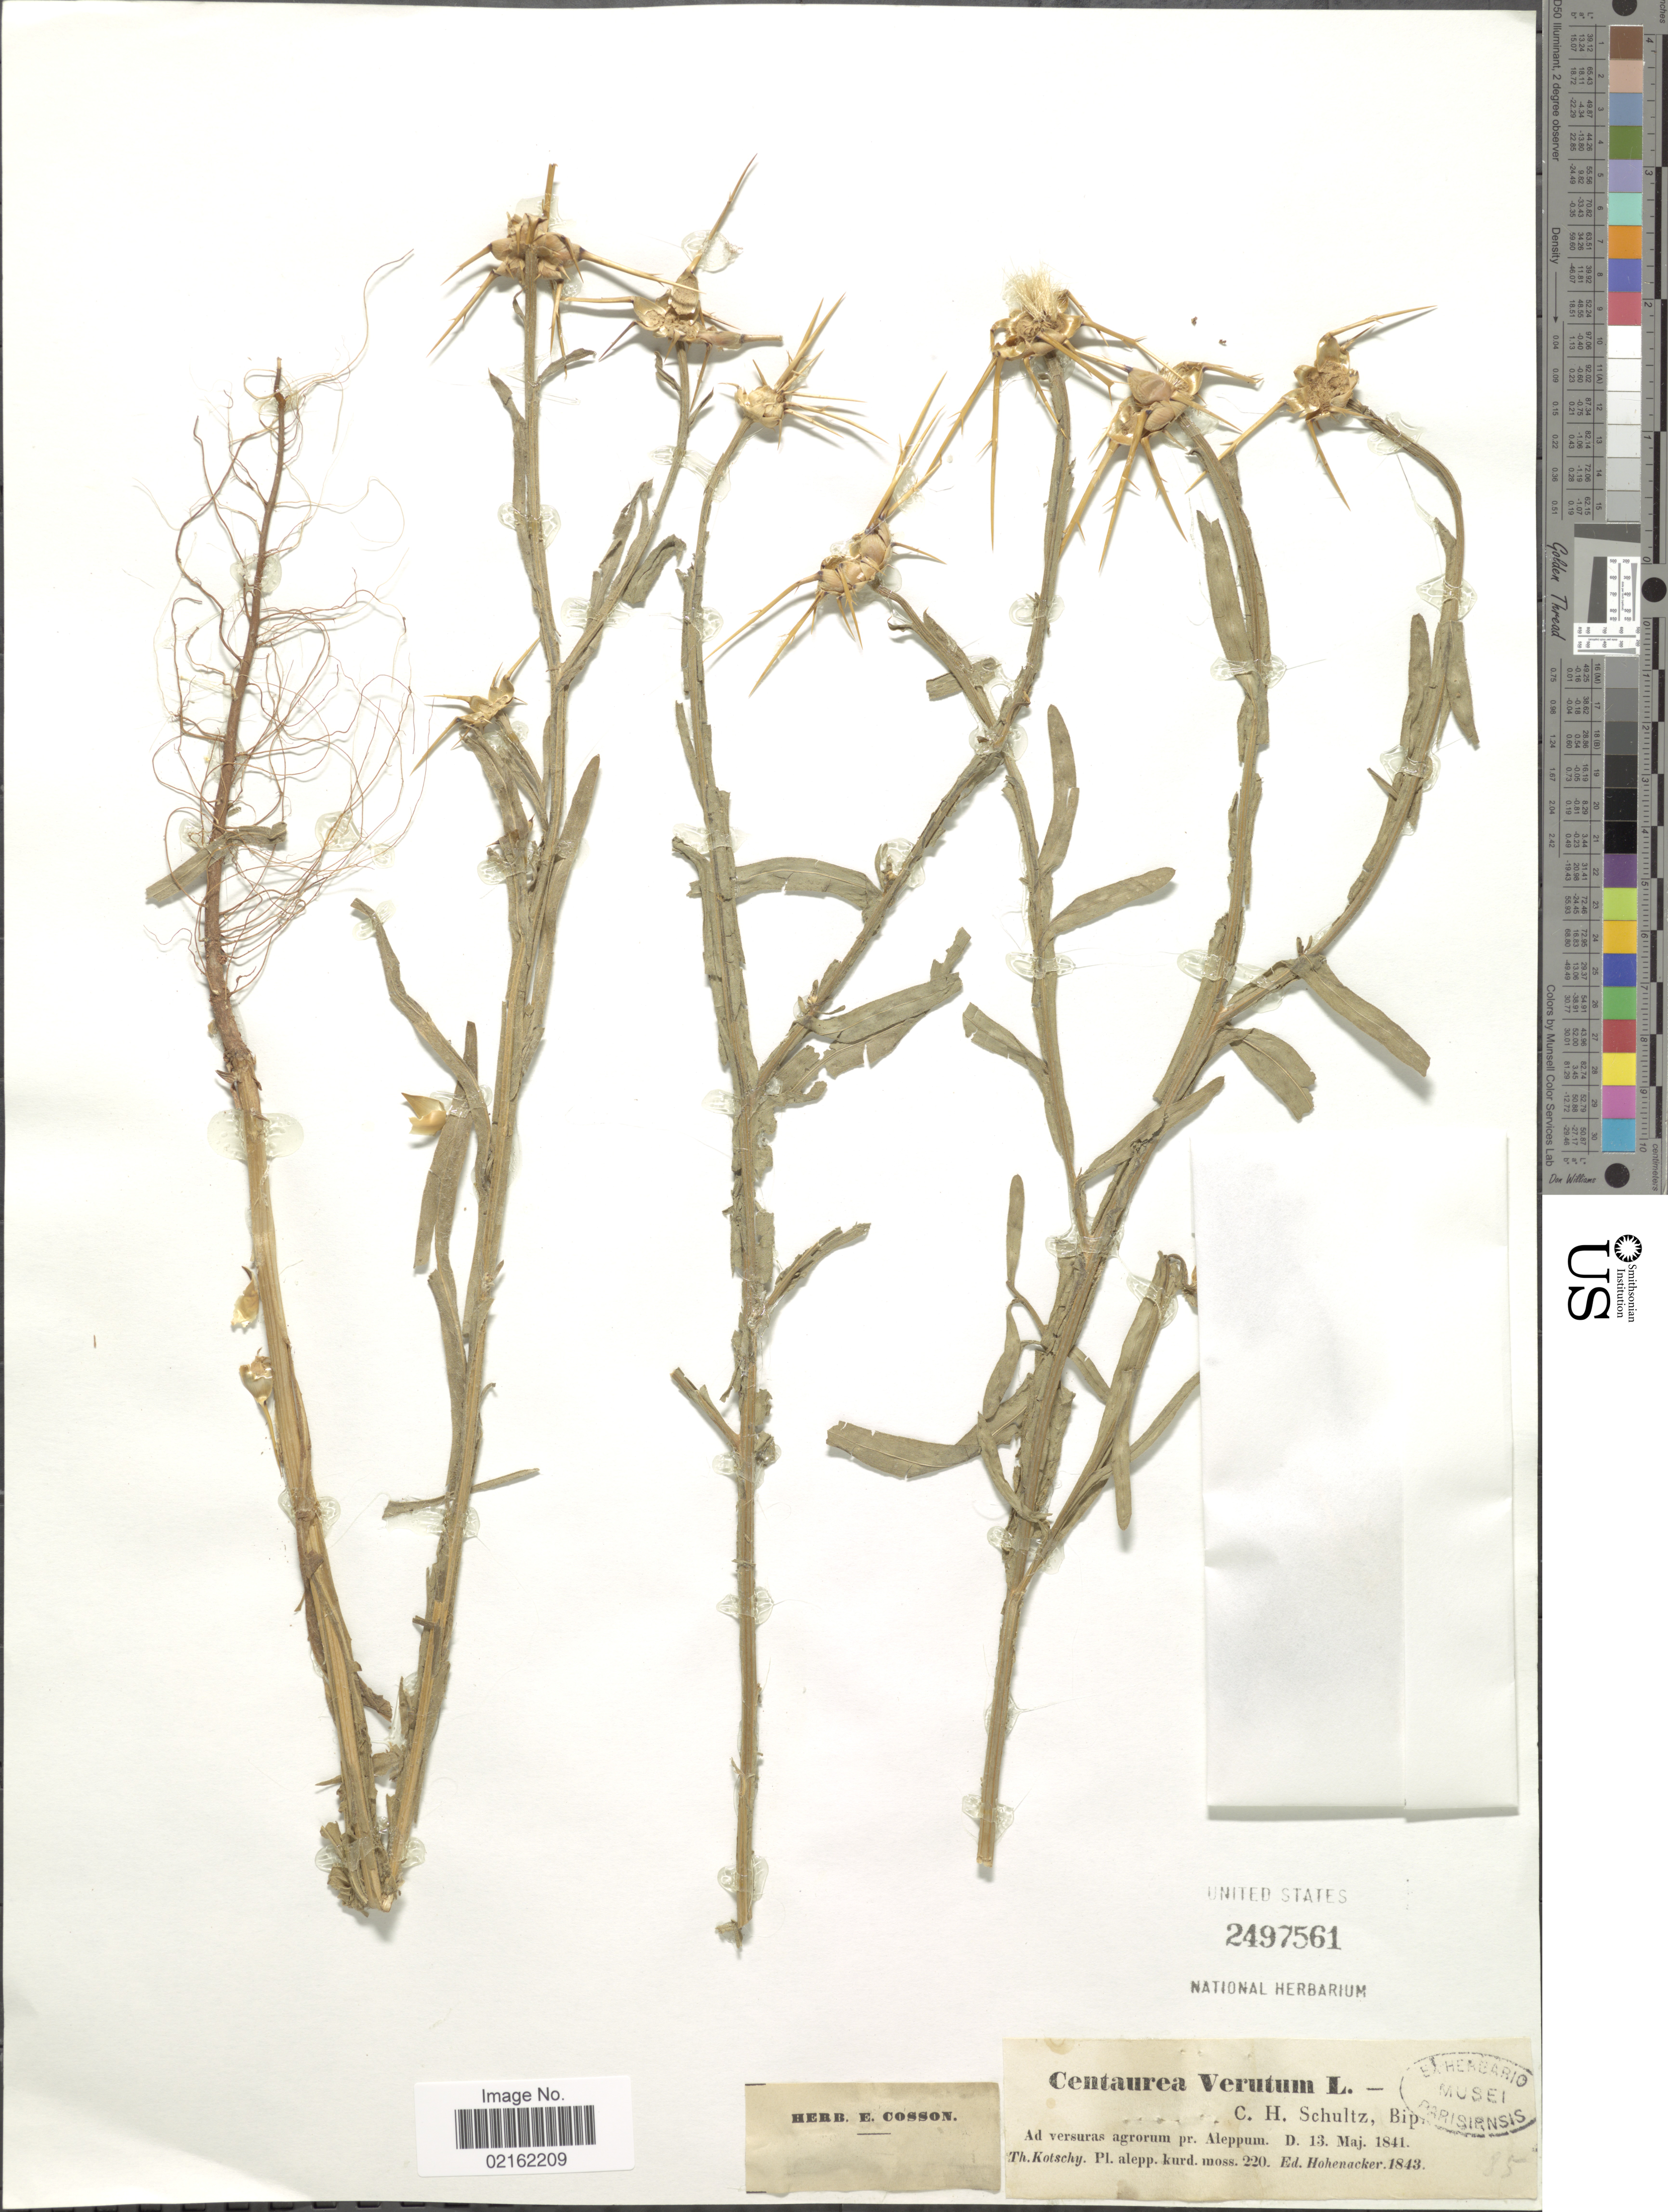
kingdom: Plantae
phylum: Tracheophyta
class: Magnoliopsida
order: Asterales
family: Asteraceae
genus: Centaurea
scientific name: Centaurea verutum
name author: (L.) L.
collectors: K. G. Kotschy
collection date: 1841-05-13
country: Syria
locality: Pr. Aleppum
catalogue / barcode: US 2497561